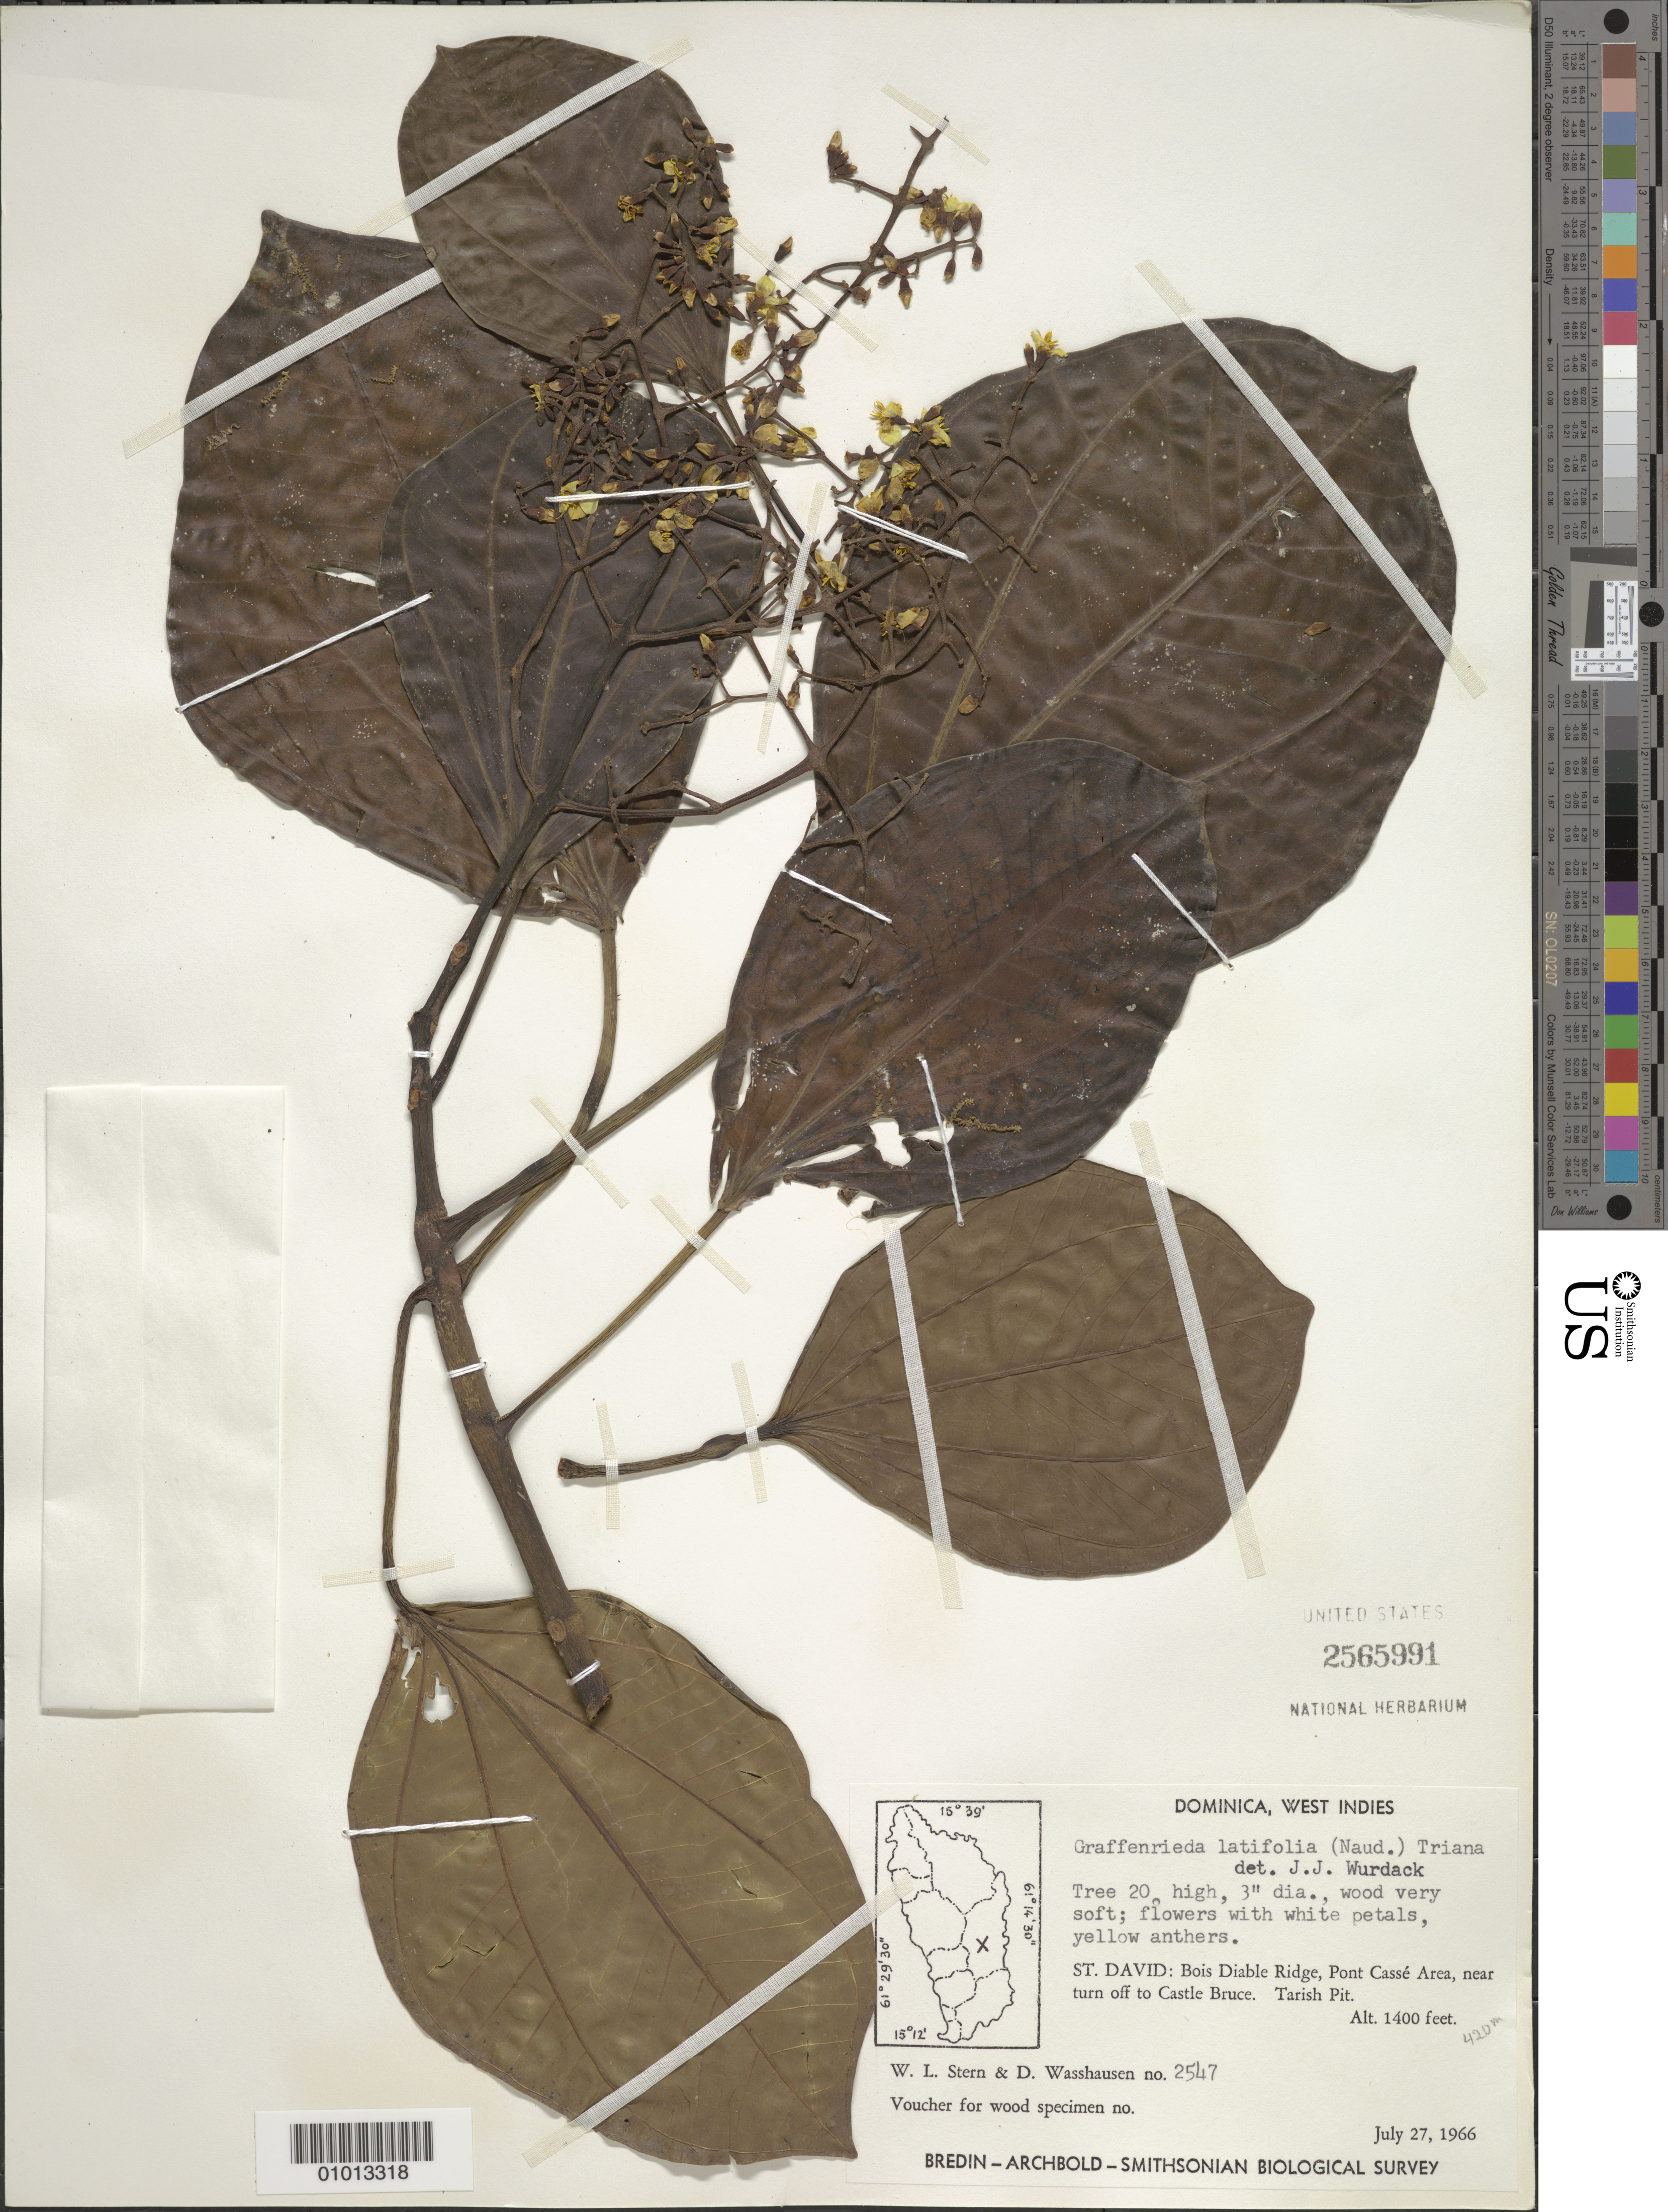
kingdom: Plantae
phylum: Tracheophyta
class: Magnoliopsida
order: Myrtales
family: Melastomataceae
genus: Graffenrieda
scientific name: Graffenrieda latifolia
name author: (Naudin) Triana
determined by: Wurdack, John J., (US), US (UNITED STATES)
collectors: W. L. Stern & D. C. Wasshausen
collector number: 2547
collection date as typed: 27 Jul 1966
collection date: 1966-07-27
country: Dominica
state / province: St. David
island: Dominica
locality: Bois Diable Ridge, Pont Cassé Area, near turn off to Castle Bruce. Tarish Pit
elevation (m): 427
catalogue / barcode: US 2565991